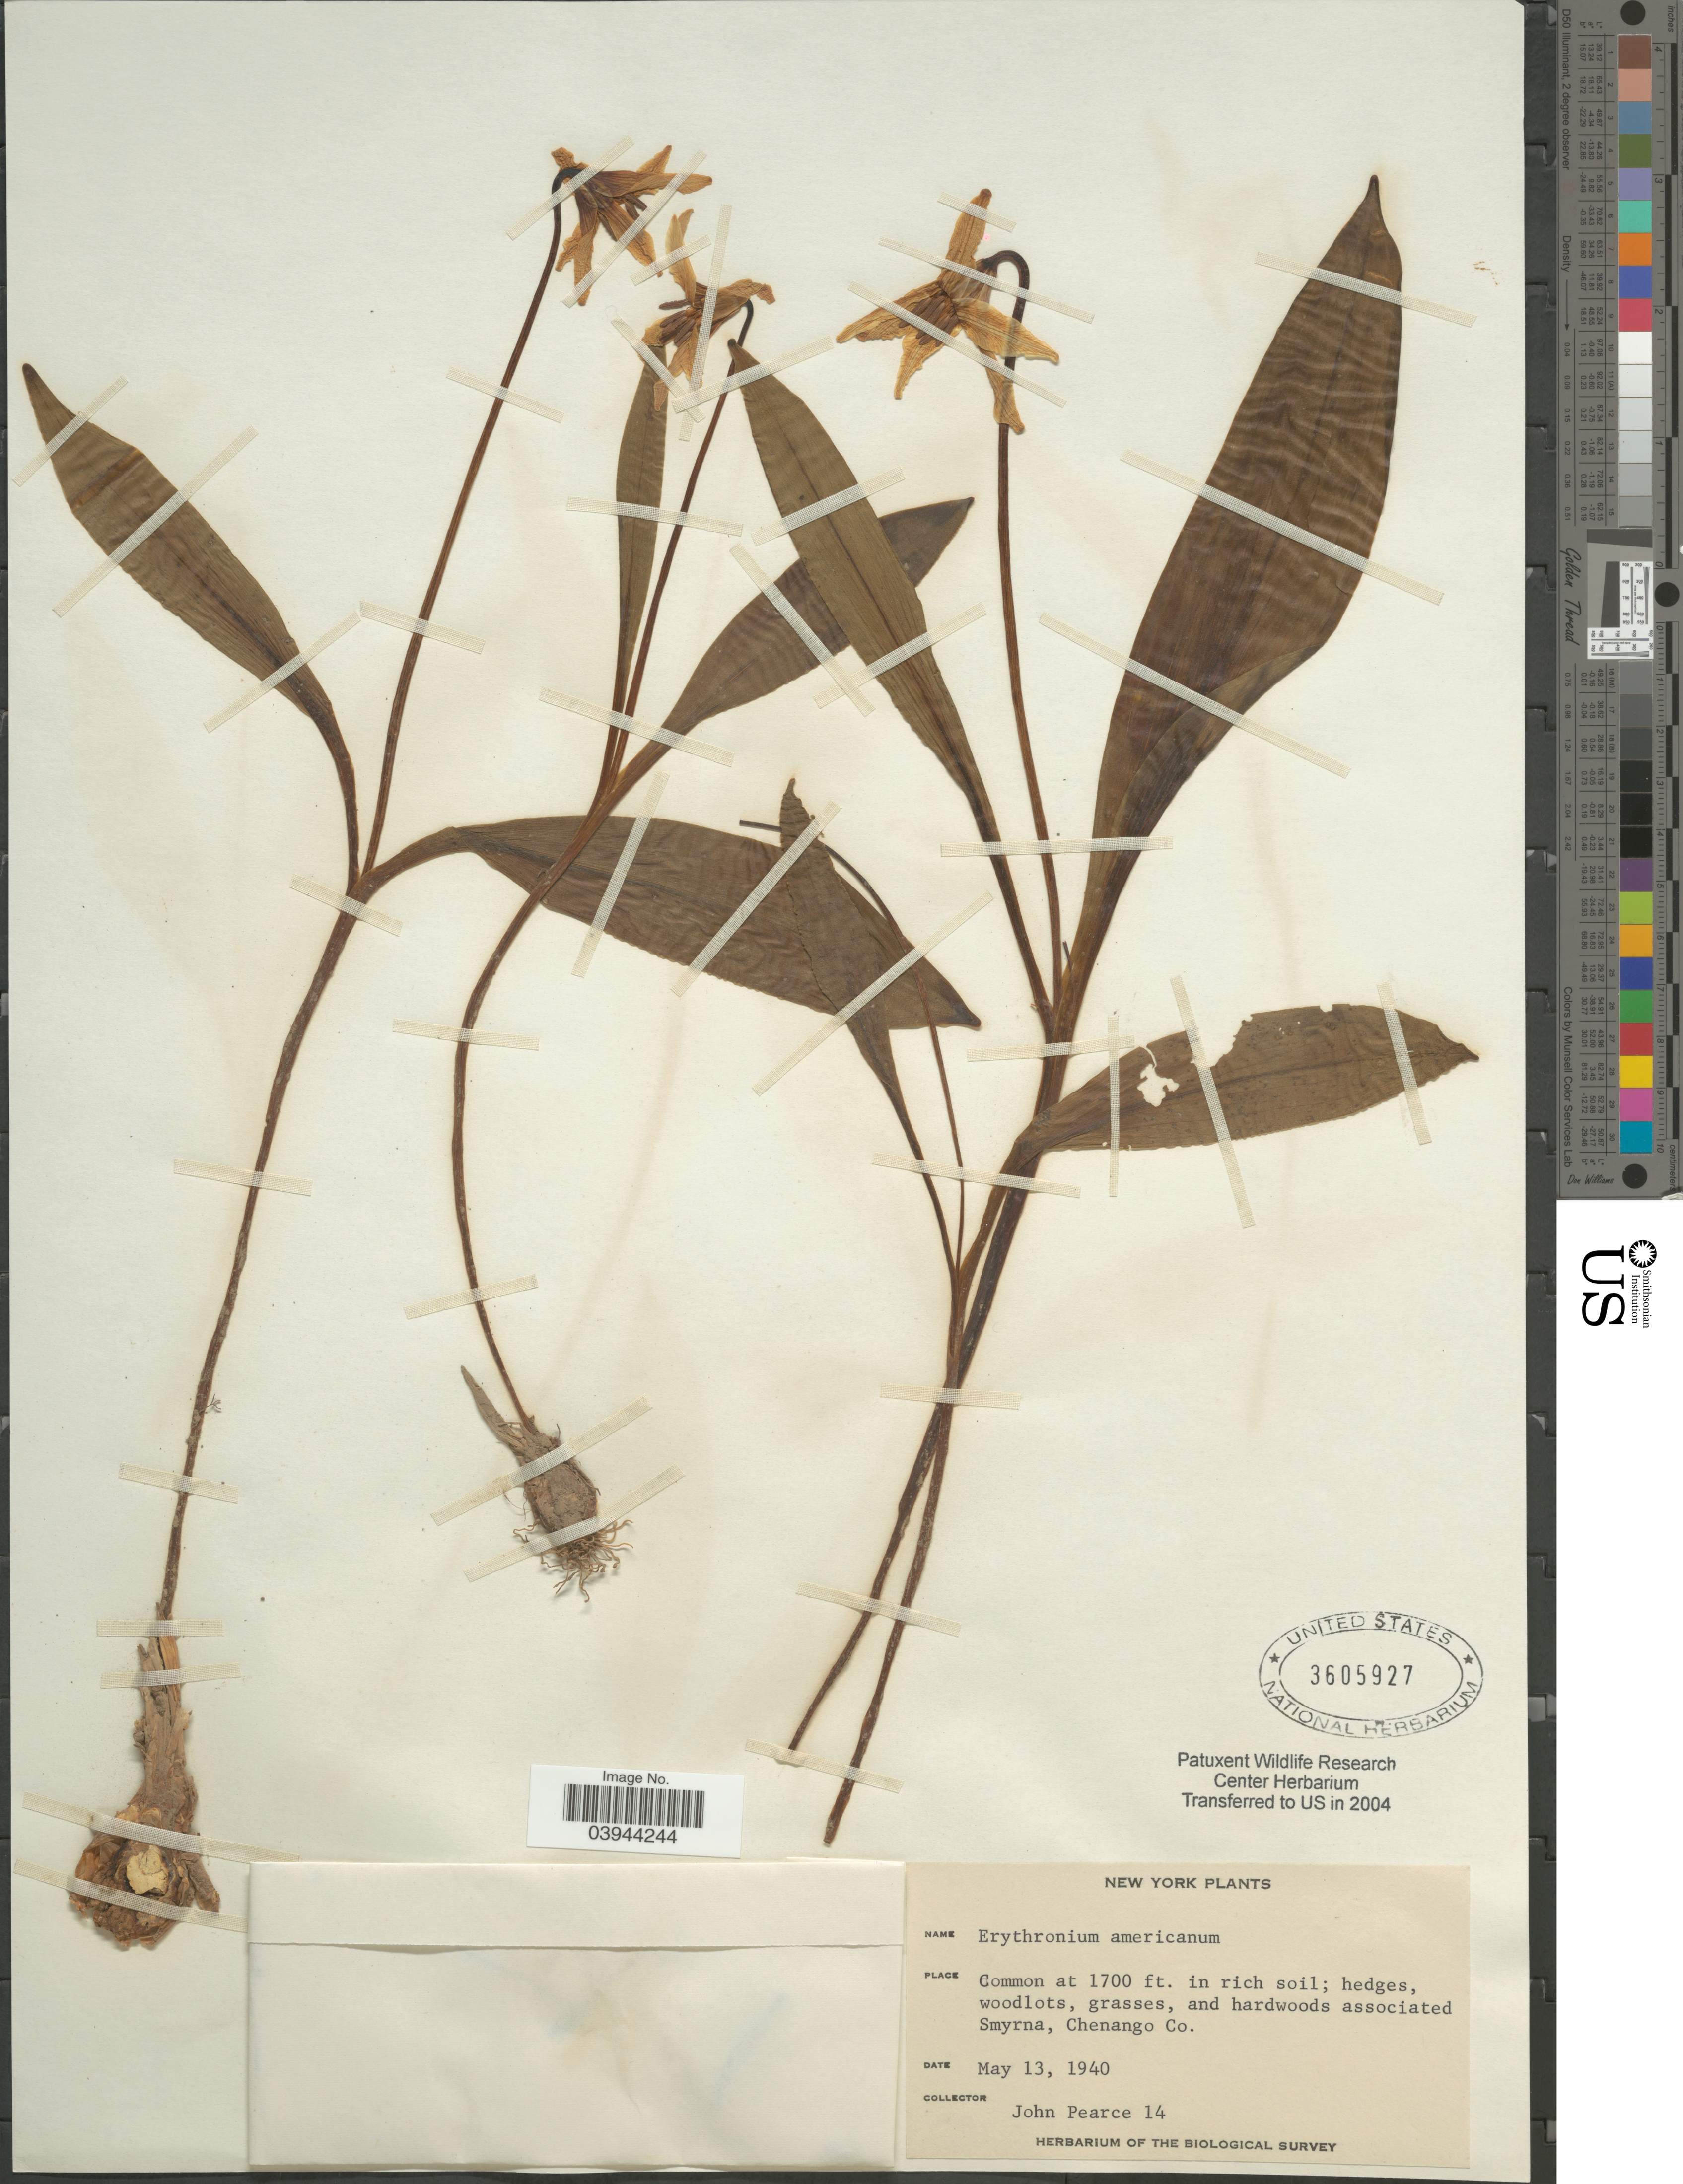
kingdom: Plantae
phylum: Tracheophyta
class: Liliopsida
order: Liliales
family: Liliaceae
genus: Erythronium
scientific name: Erythronium americanum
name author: Ker Gawl.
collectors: J. Pearce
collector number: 14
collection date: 1940-05-13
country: United States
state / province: New York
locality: Smyrna, Chenango Co.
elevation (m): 518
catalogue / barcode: US 3605927